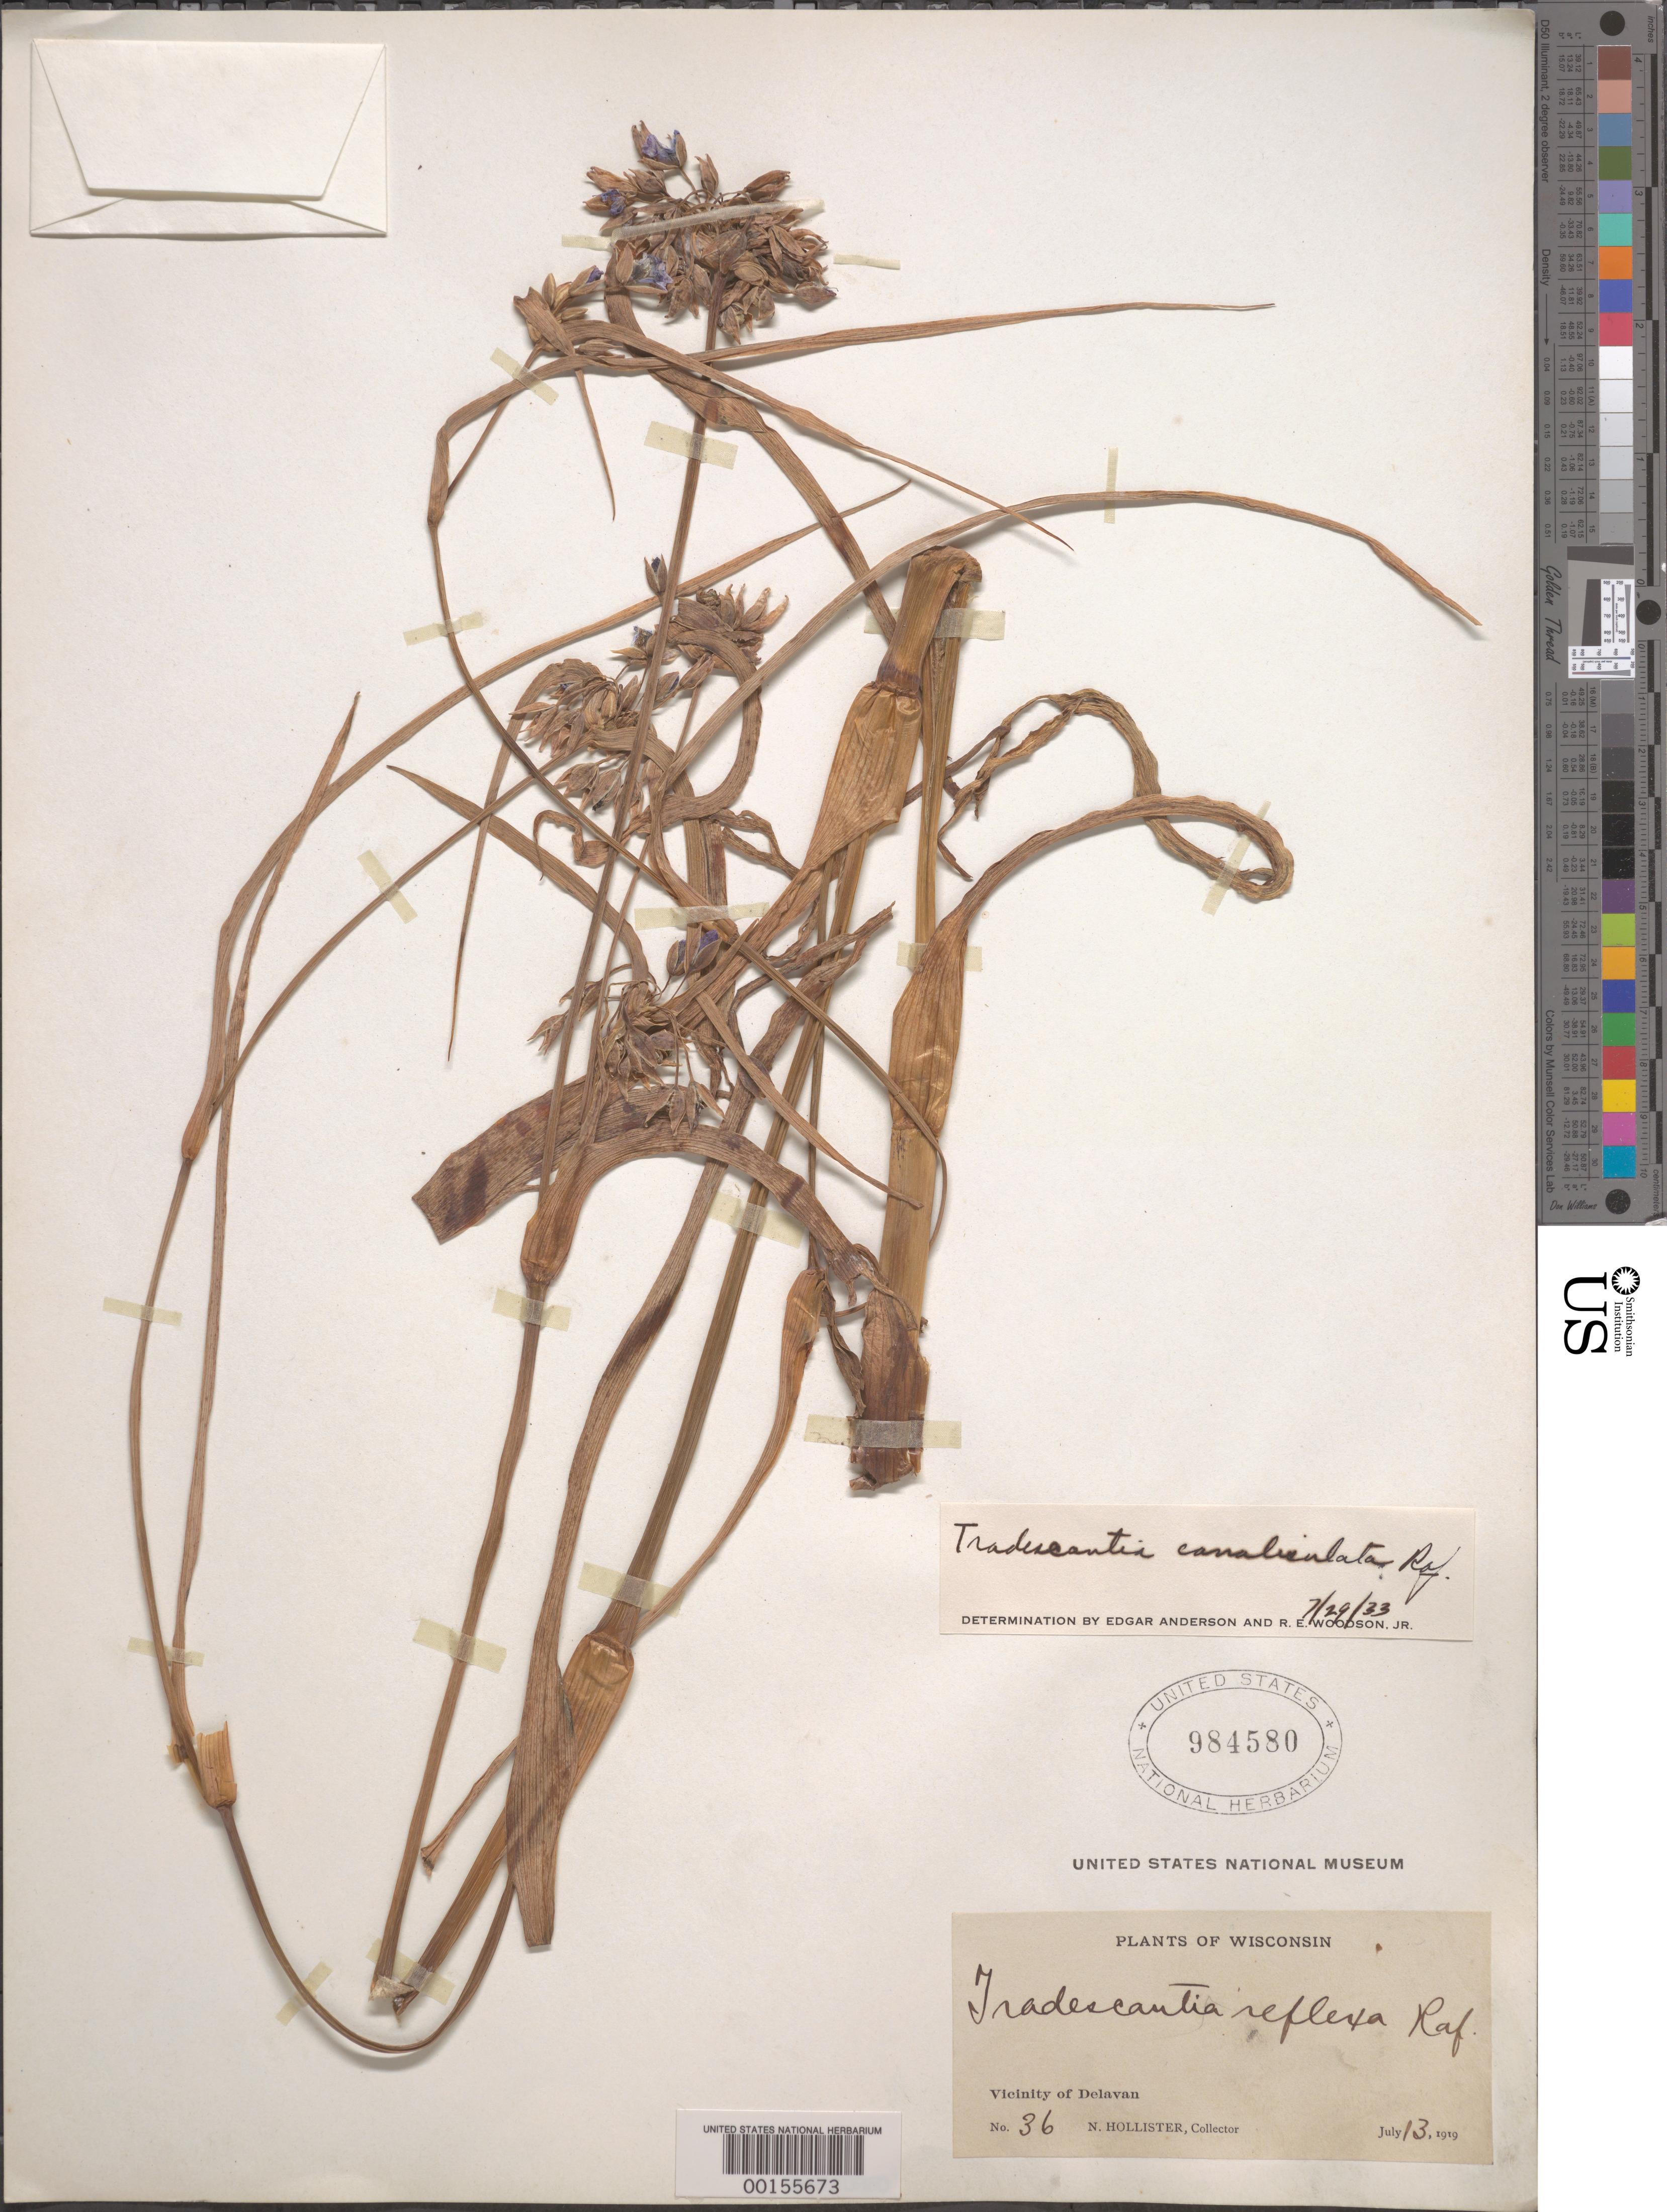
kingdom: Plantae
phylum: Tracheophyta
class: Liliopsida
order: Commelinales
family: Commelinaceae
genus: Tradescantia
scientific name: Tradescantia ohiensis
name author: Raf.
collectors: N. Hollister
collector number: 36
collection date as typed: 13 Jul 1919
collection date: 1919-07-13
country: United States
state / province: Wisconsin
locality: Delavan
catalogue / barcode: US 984580